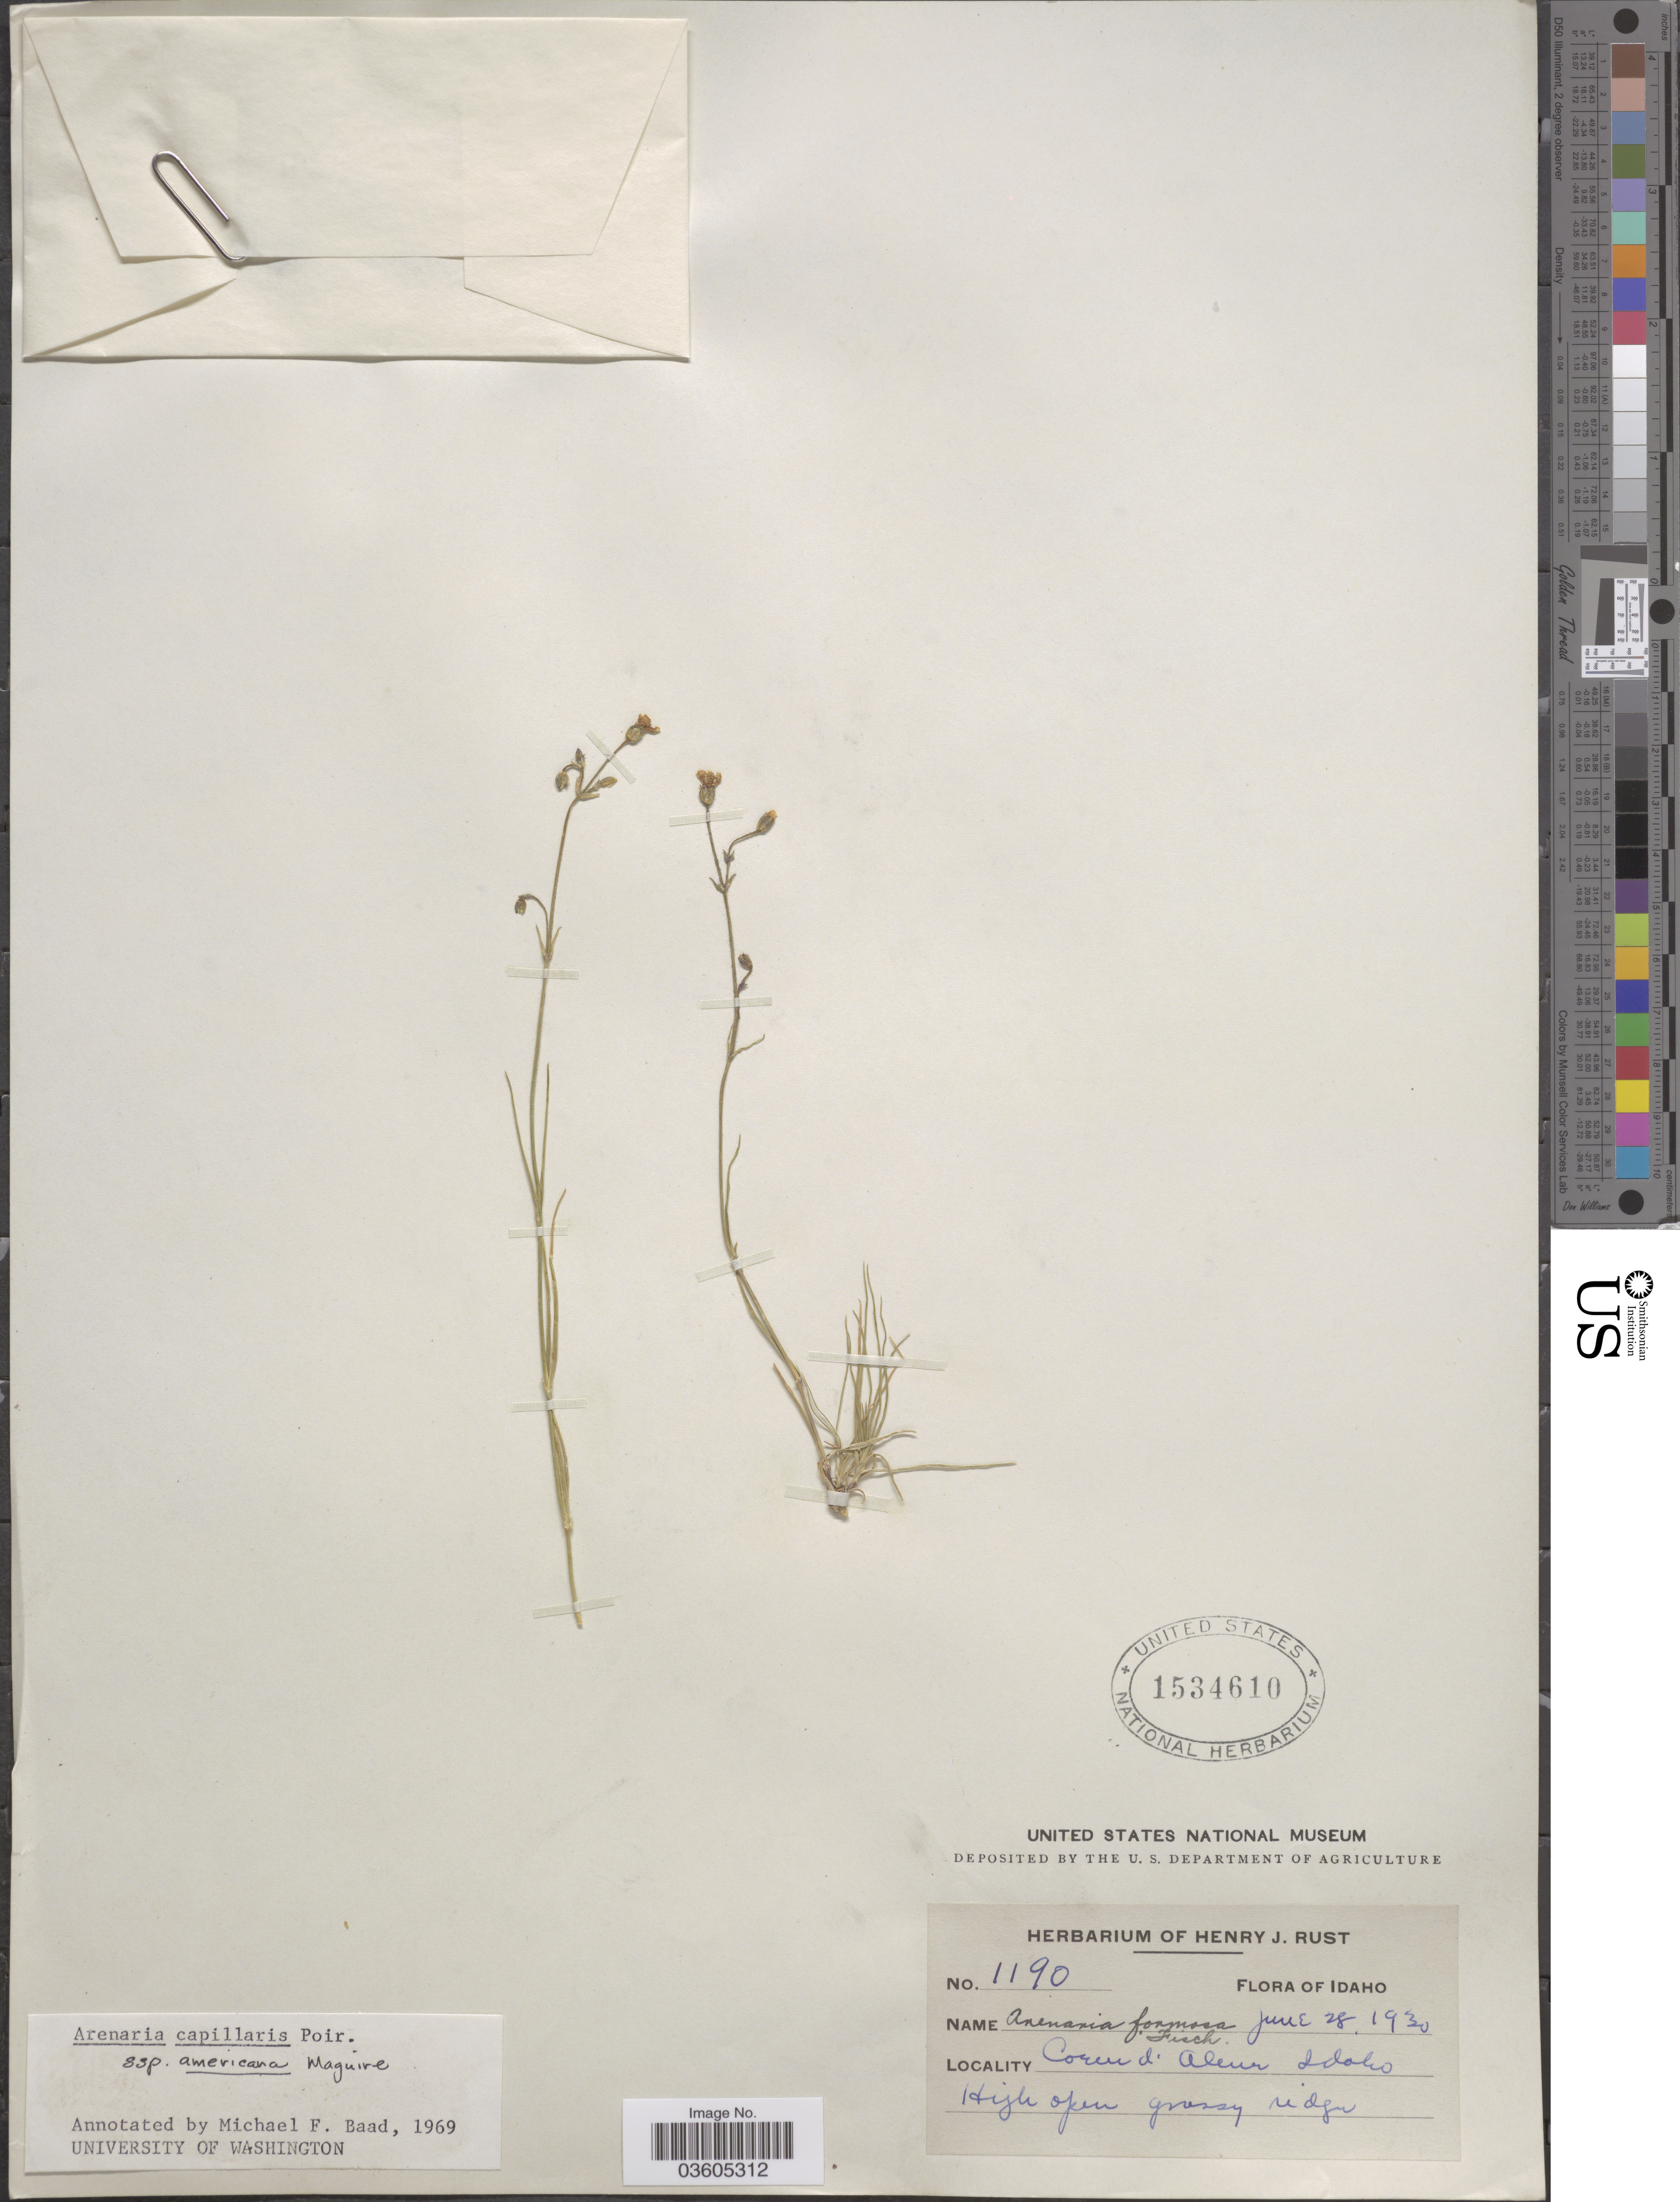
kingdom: Plantae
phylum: Tracheophyta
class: Magnoliopsida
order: Caryophyllales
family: Caryophyllaceae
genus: Eremogone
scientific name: Eremogone capillaris var. americana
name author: (Maguire) R.L. Hartm. & Rabeler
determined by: U.S. National Herbarium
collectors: ex herb. Henry J. Rust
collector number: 1190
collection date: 1930-06-28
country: United States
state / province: Idaho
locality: Coeur d'Alene.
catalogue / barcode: US 1534610